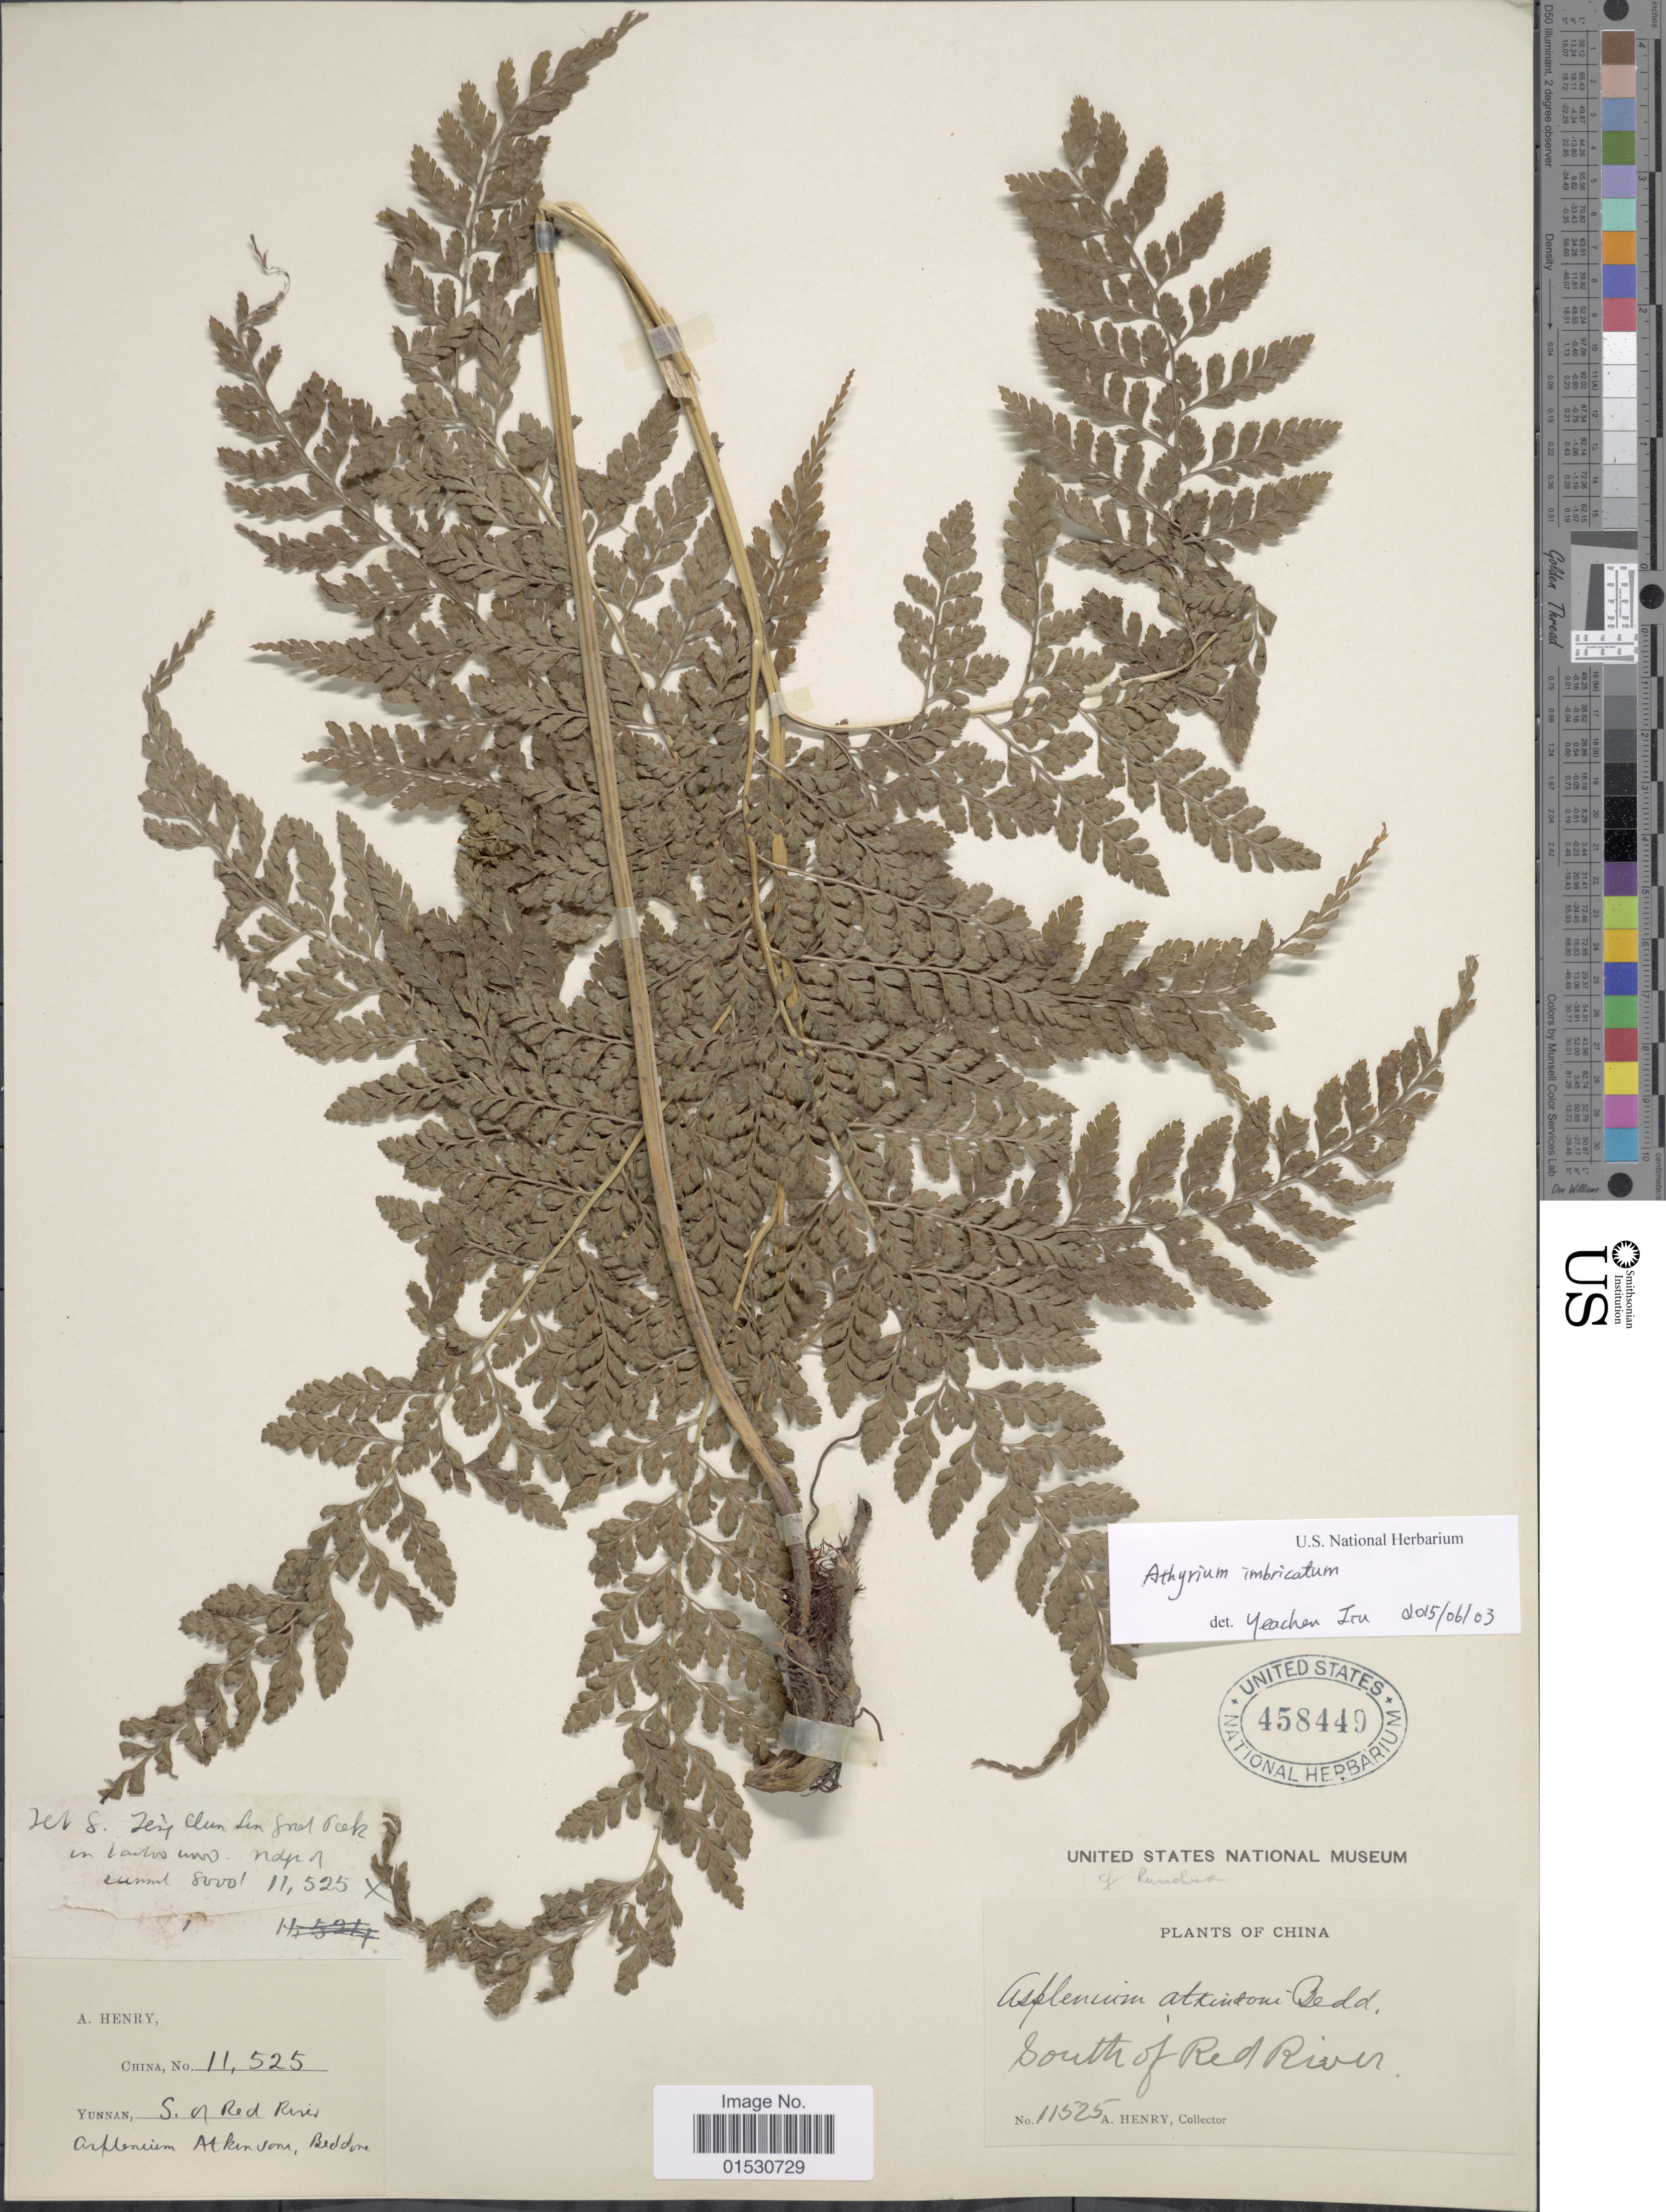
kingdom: Plantae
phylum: Tracheophyta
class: Polypodiopsida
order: Polypodiales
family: Athyriaceae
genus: Athyrium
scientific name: Athyrium foliolosum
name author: (Wall.) T. Moore ex Sm.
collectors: A. Henry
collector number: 11525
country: China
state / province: Yunnan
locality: South of Red River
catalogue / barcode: US 458449